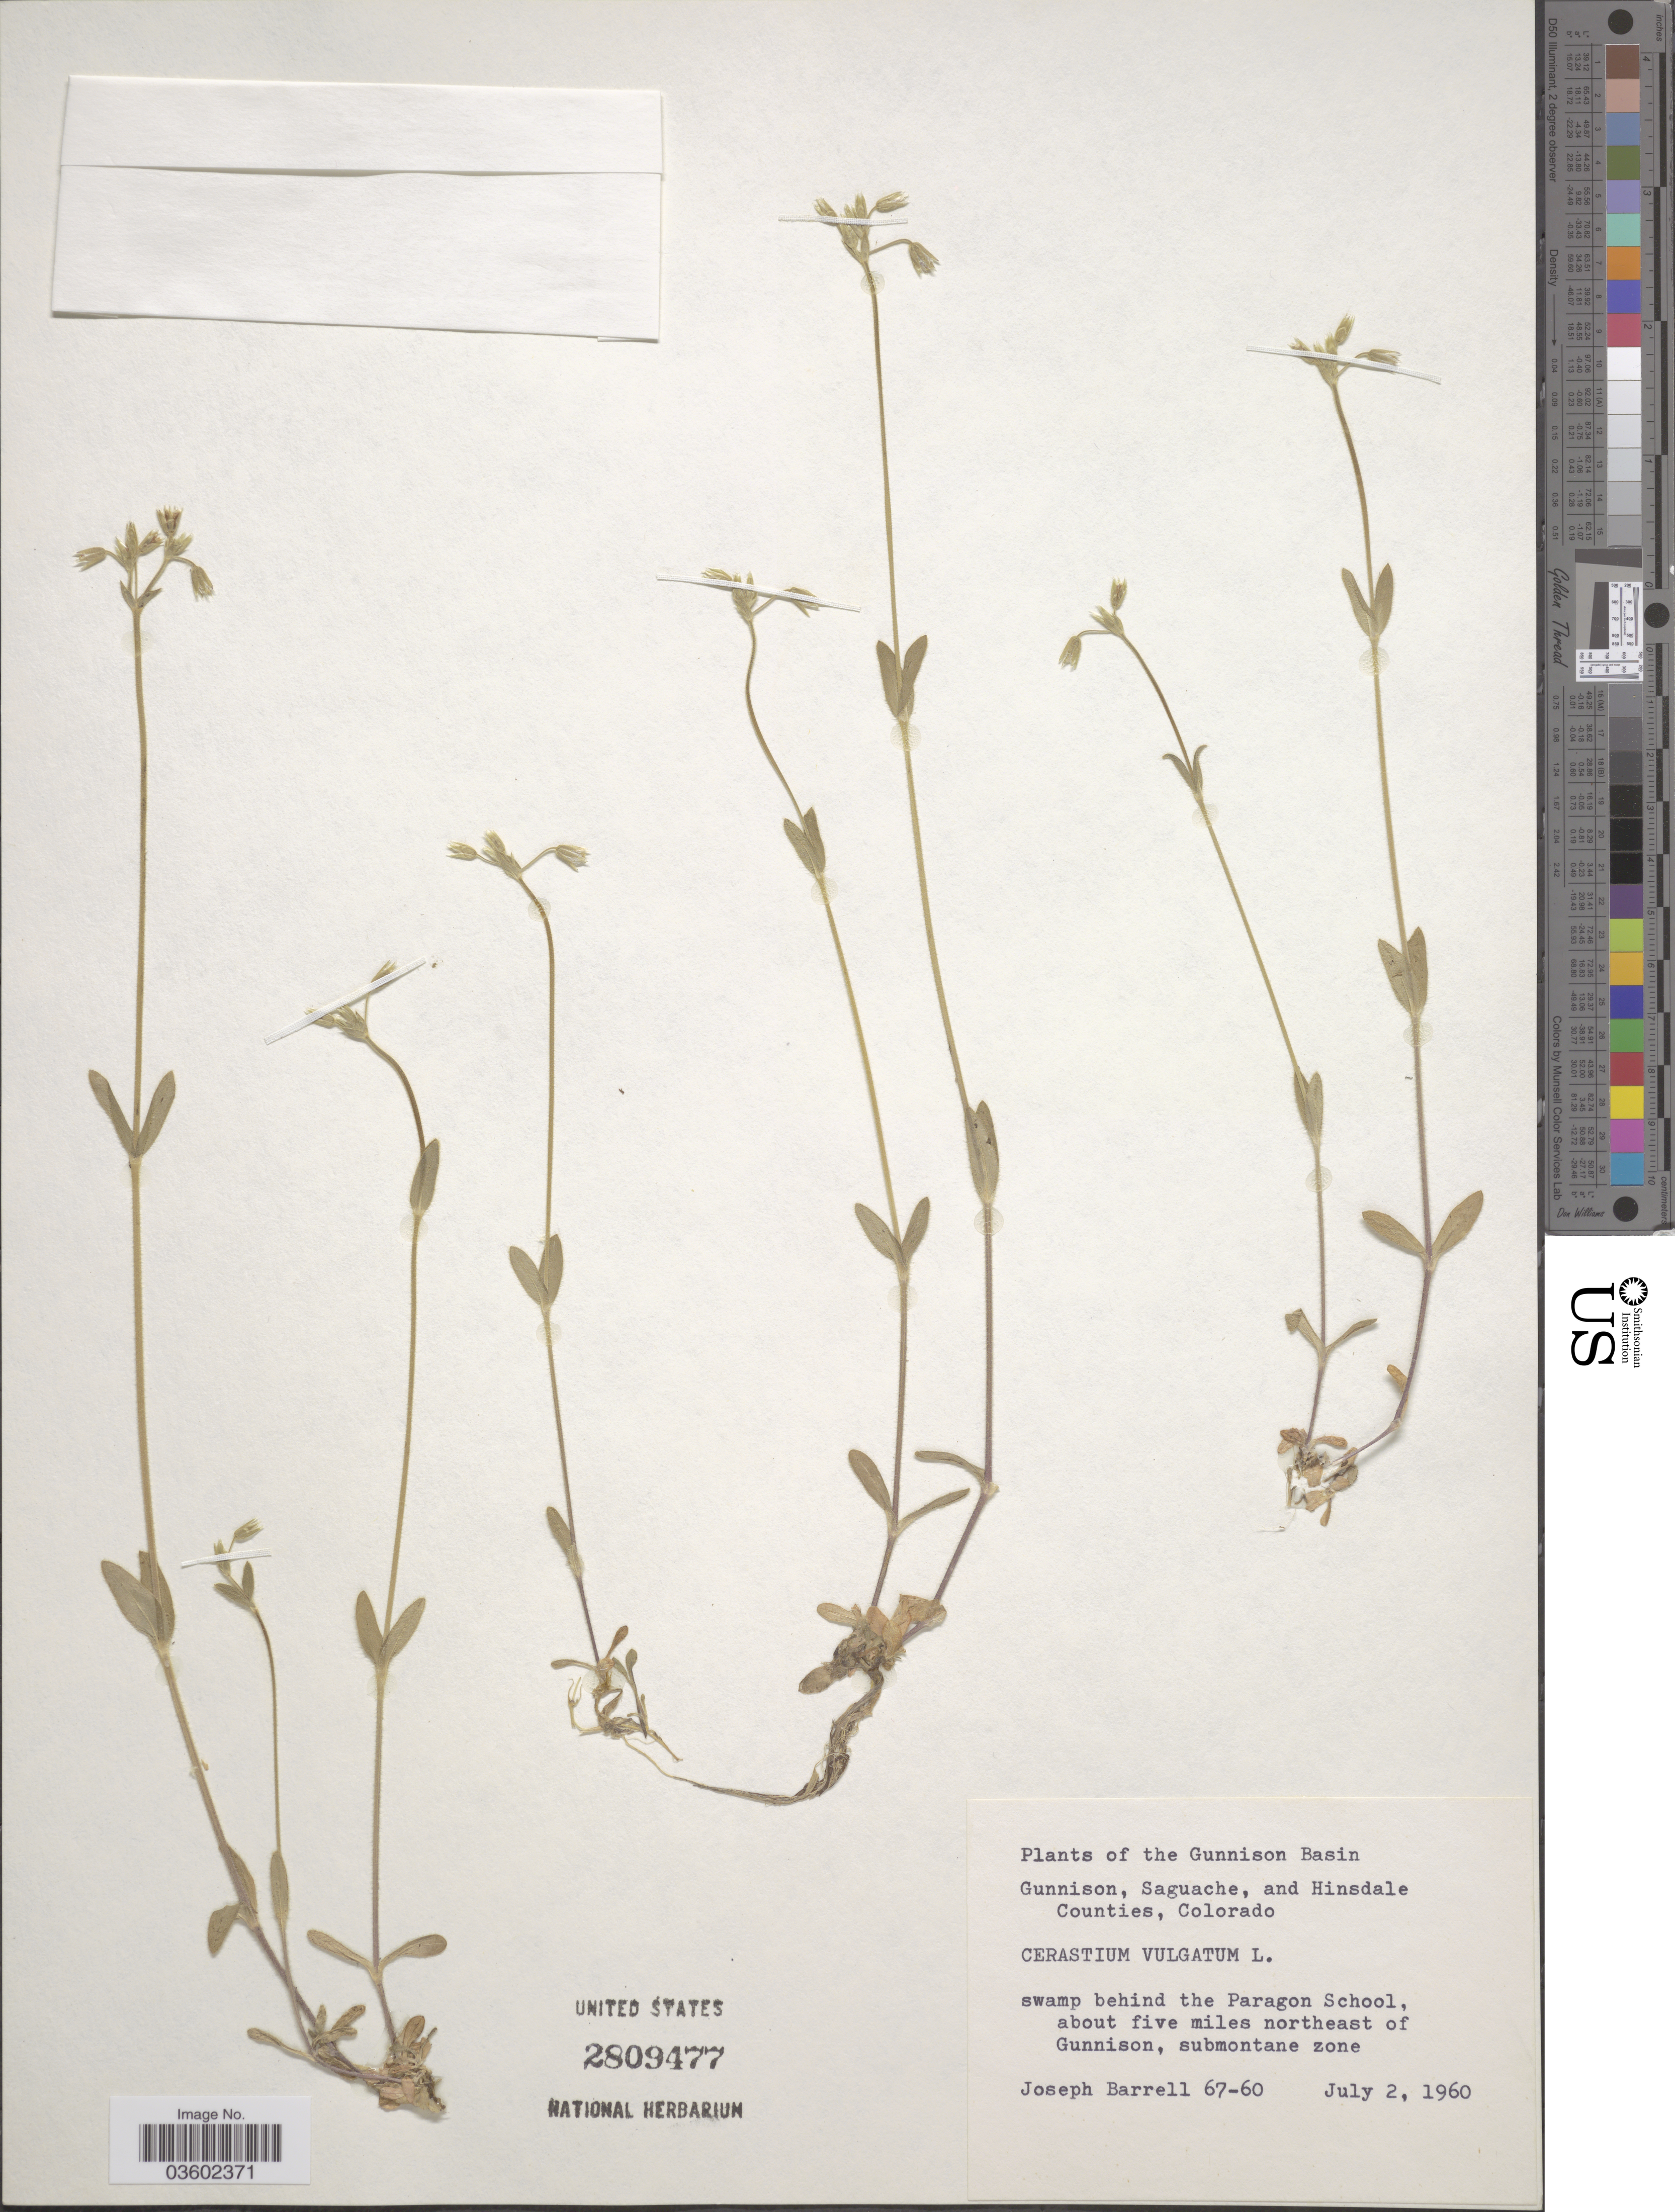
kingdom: Plantae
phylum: Tracheophyta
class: Magnoliopsida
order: Caryophyllales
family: Caryophyllaceae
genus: Cerastium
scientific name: Cerastium vulgatum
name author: L.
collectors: J. Barrell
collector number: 67-60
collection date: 1960-07-02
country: United States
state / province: Colorado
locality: The Gunnison Basin. Gunnison County. Swamp behind the Paragon School, about five miles northeast of Gunnison, submontane zone.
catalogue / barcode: US 2809477